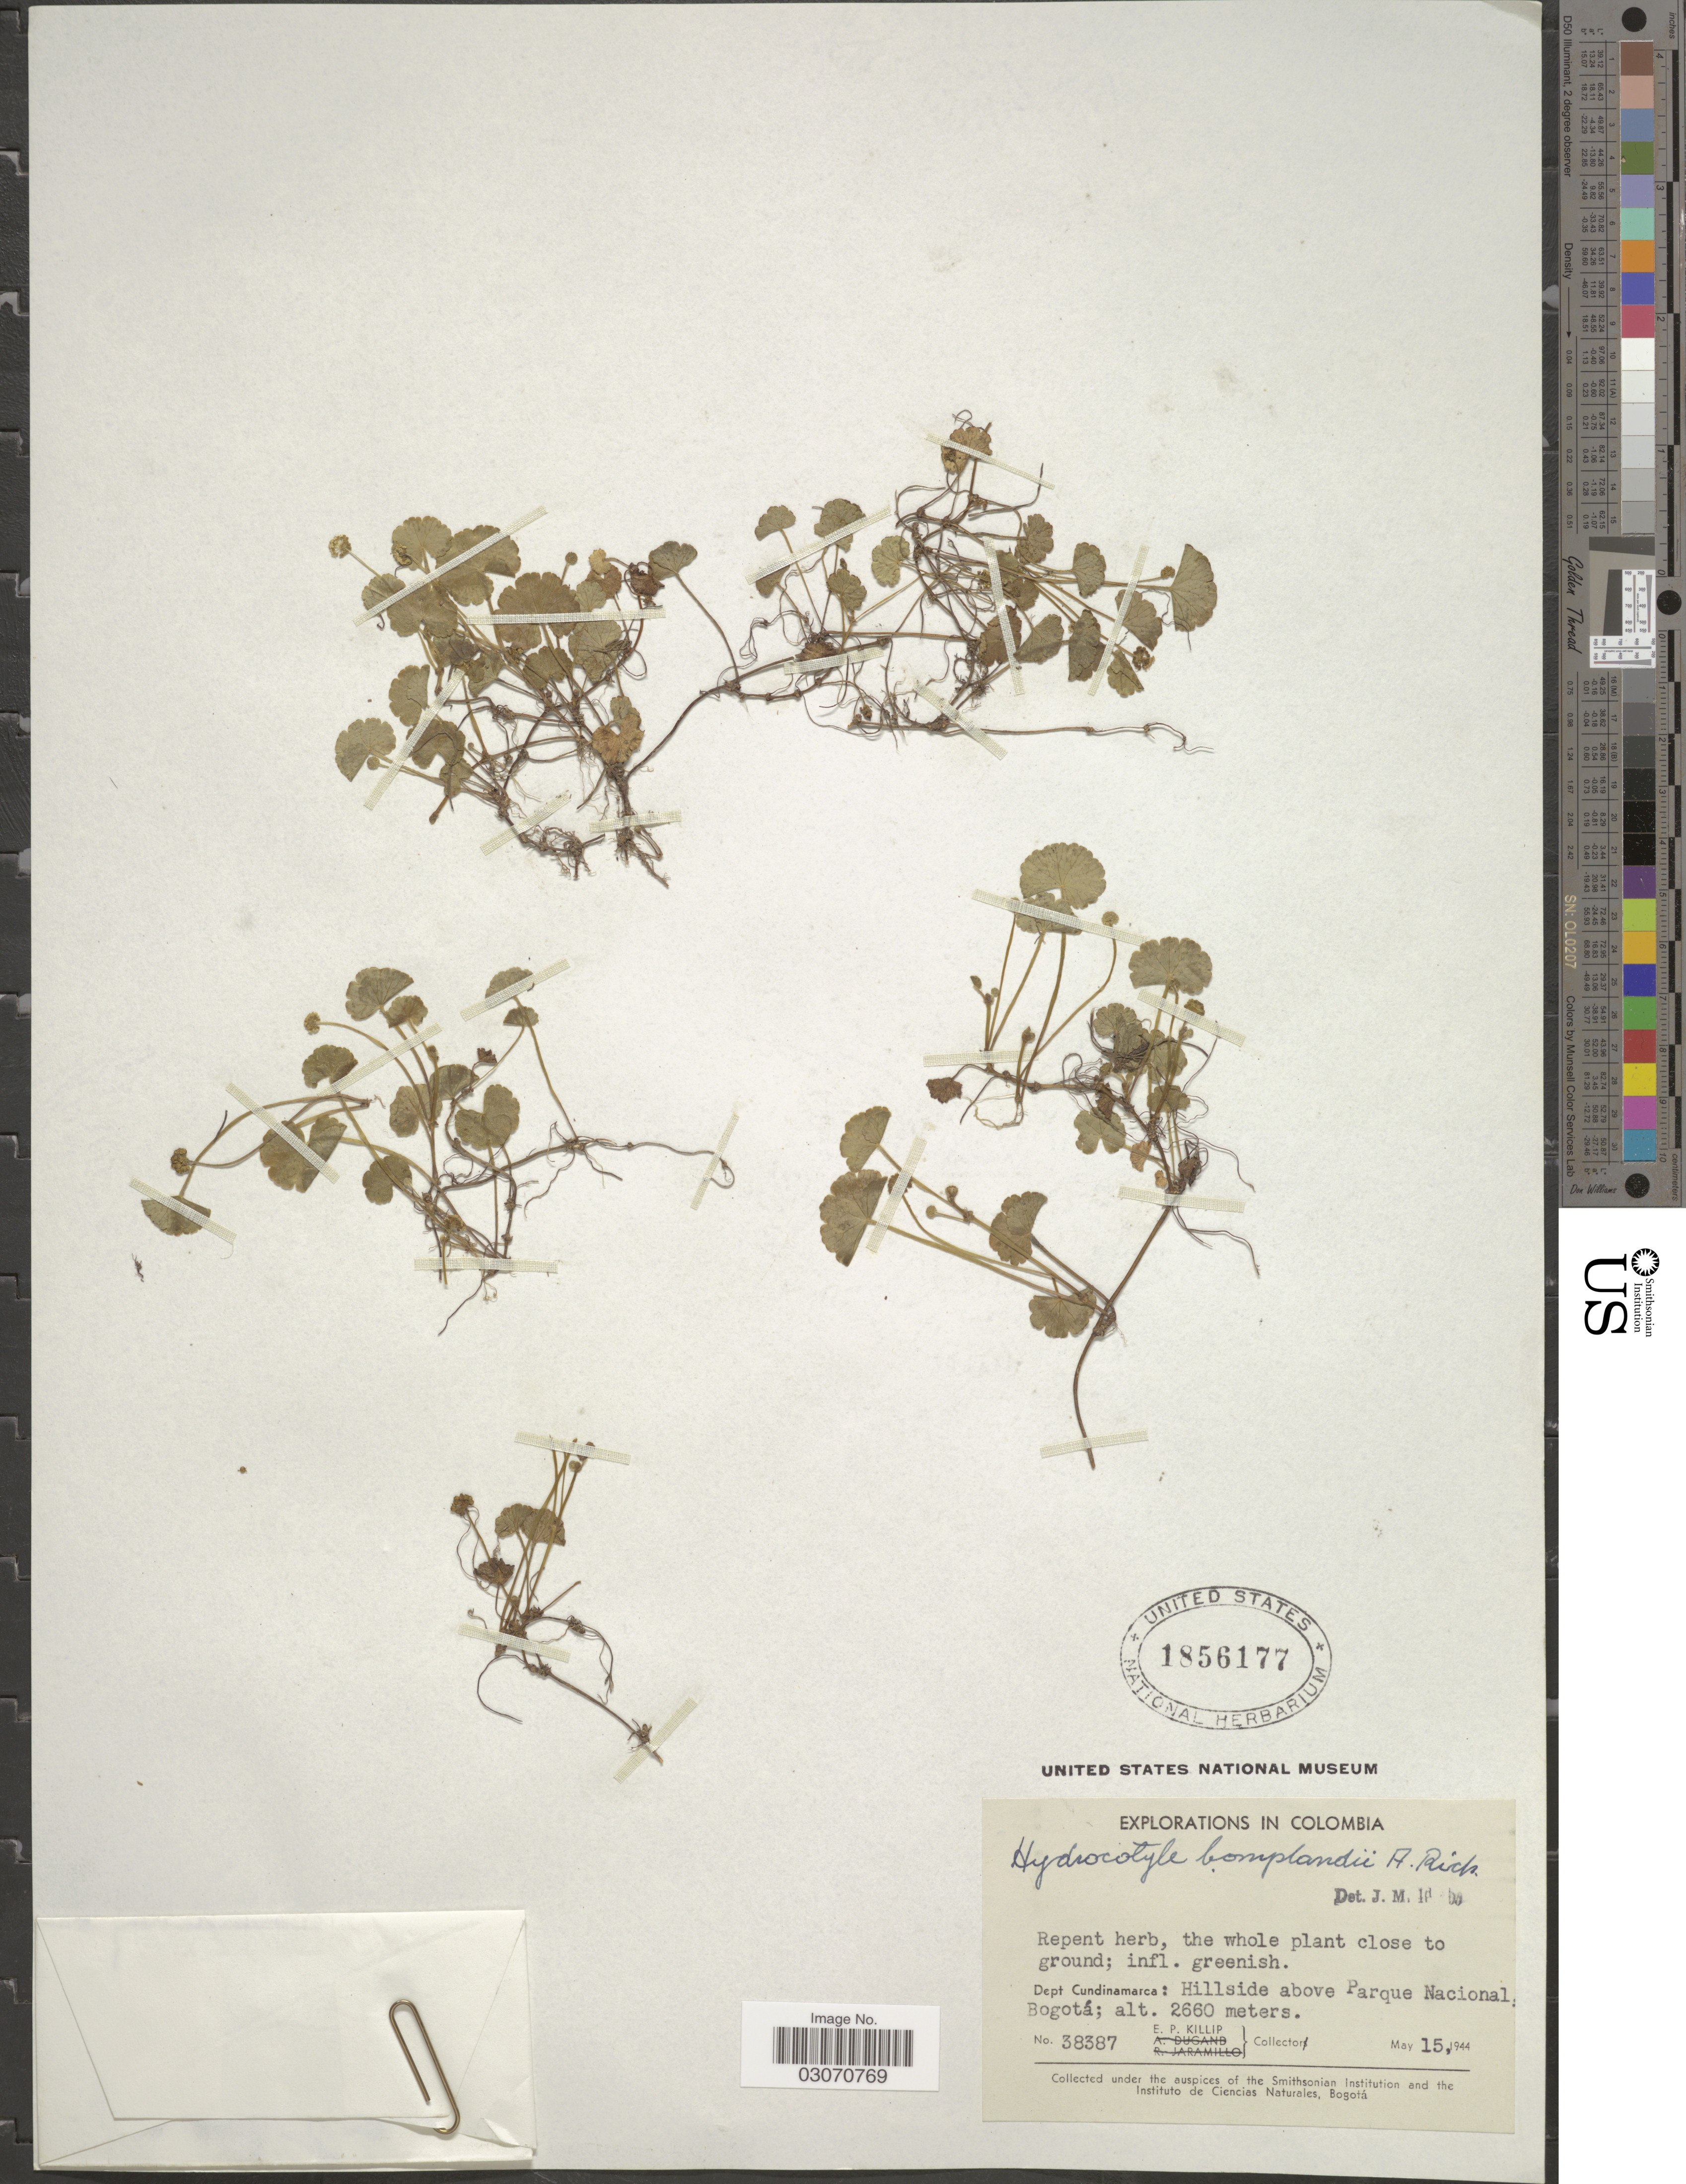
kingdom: Plantae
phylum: Tracheophyta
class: Magnoliopsida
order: Apiales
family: Araliaceae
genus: Hydrocotyle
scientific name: Hydrocotyle bonplandii var. bonplandii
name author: A. Rich.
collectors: E. P. Killip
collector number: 38387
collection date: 1944-05-15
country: Colombia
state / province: Cundinamarca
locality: Dept Cundinamarca: Hillside above Parque Nacional Bogotá.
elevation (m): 2660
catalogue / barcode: US 1856177